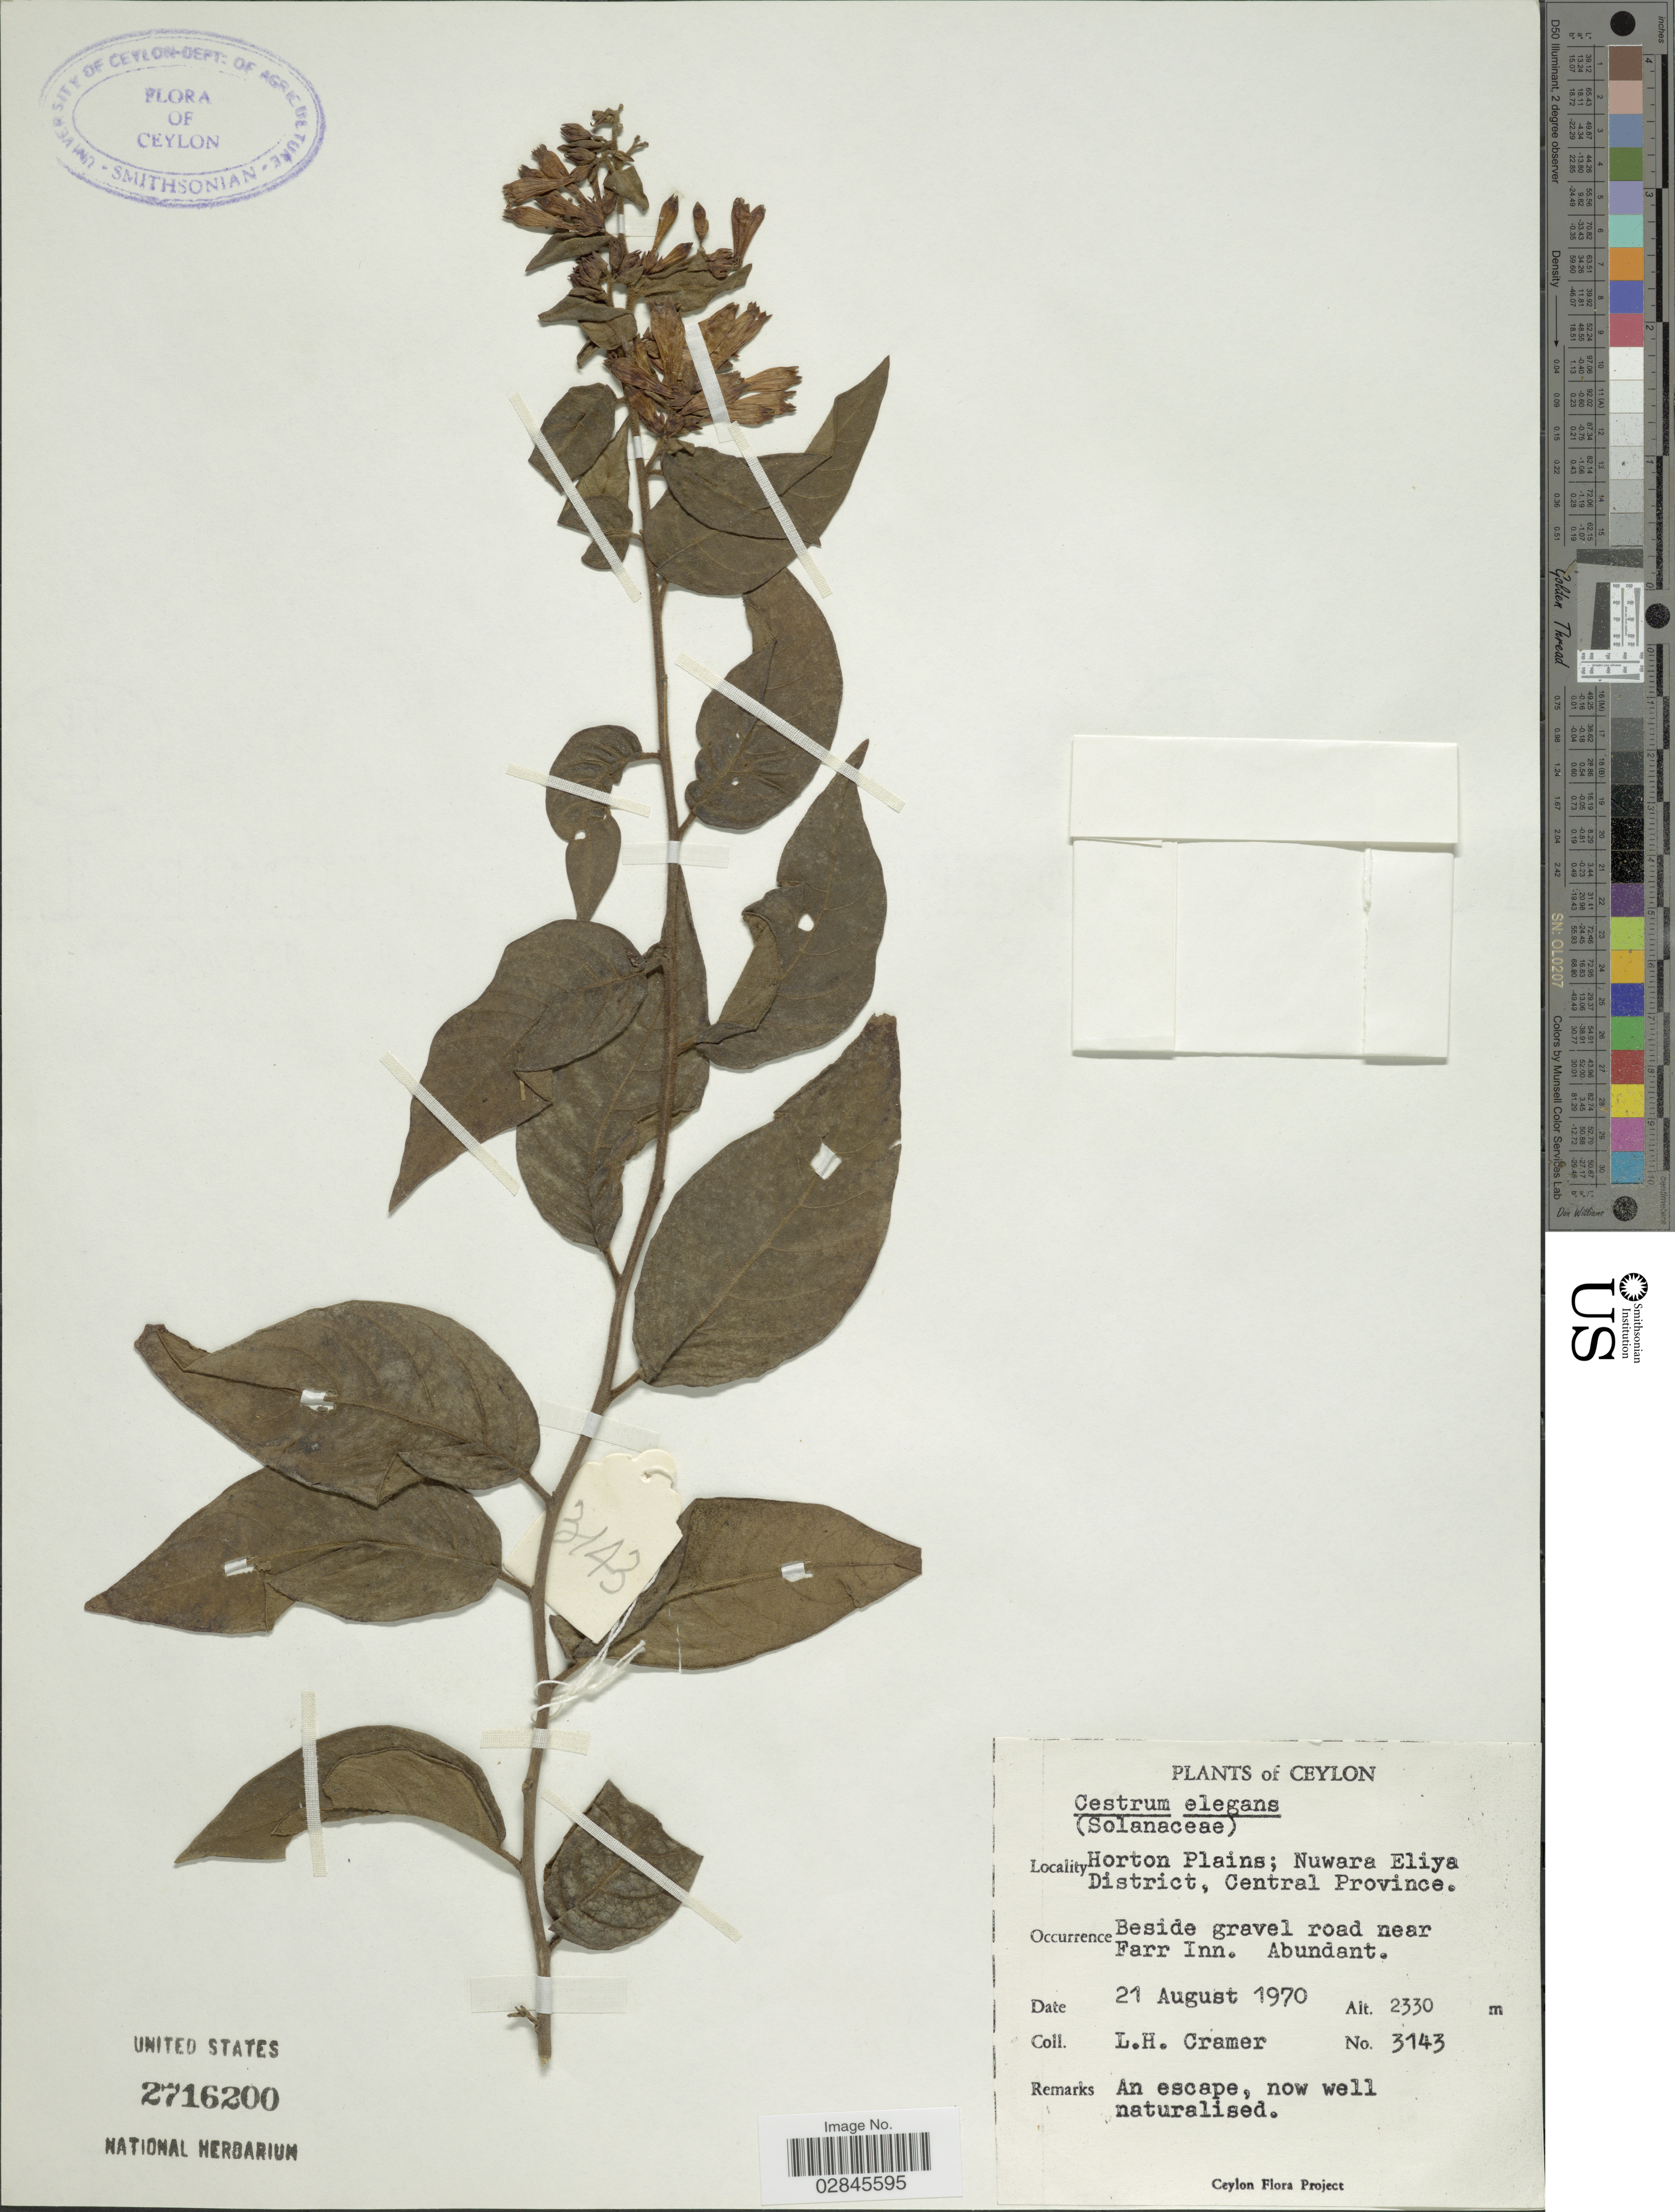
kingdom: Plantae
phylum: Tracheophyta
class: Magnoliopsida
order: Solanales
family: Solanaceae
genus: Cestrum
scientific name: Cestrum elegans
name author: (Brongn.) Schltdl.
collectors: L. H. Cramer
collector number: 3143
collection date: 1970-08-21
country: Sri Lanka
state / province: Central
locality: Ceylon. Horton Plains; Nuwara Eliya District.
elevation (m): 2330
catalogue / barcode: US 2716200